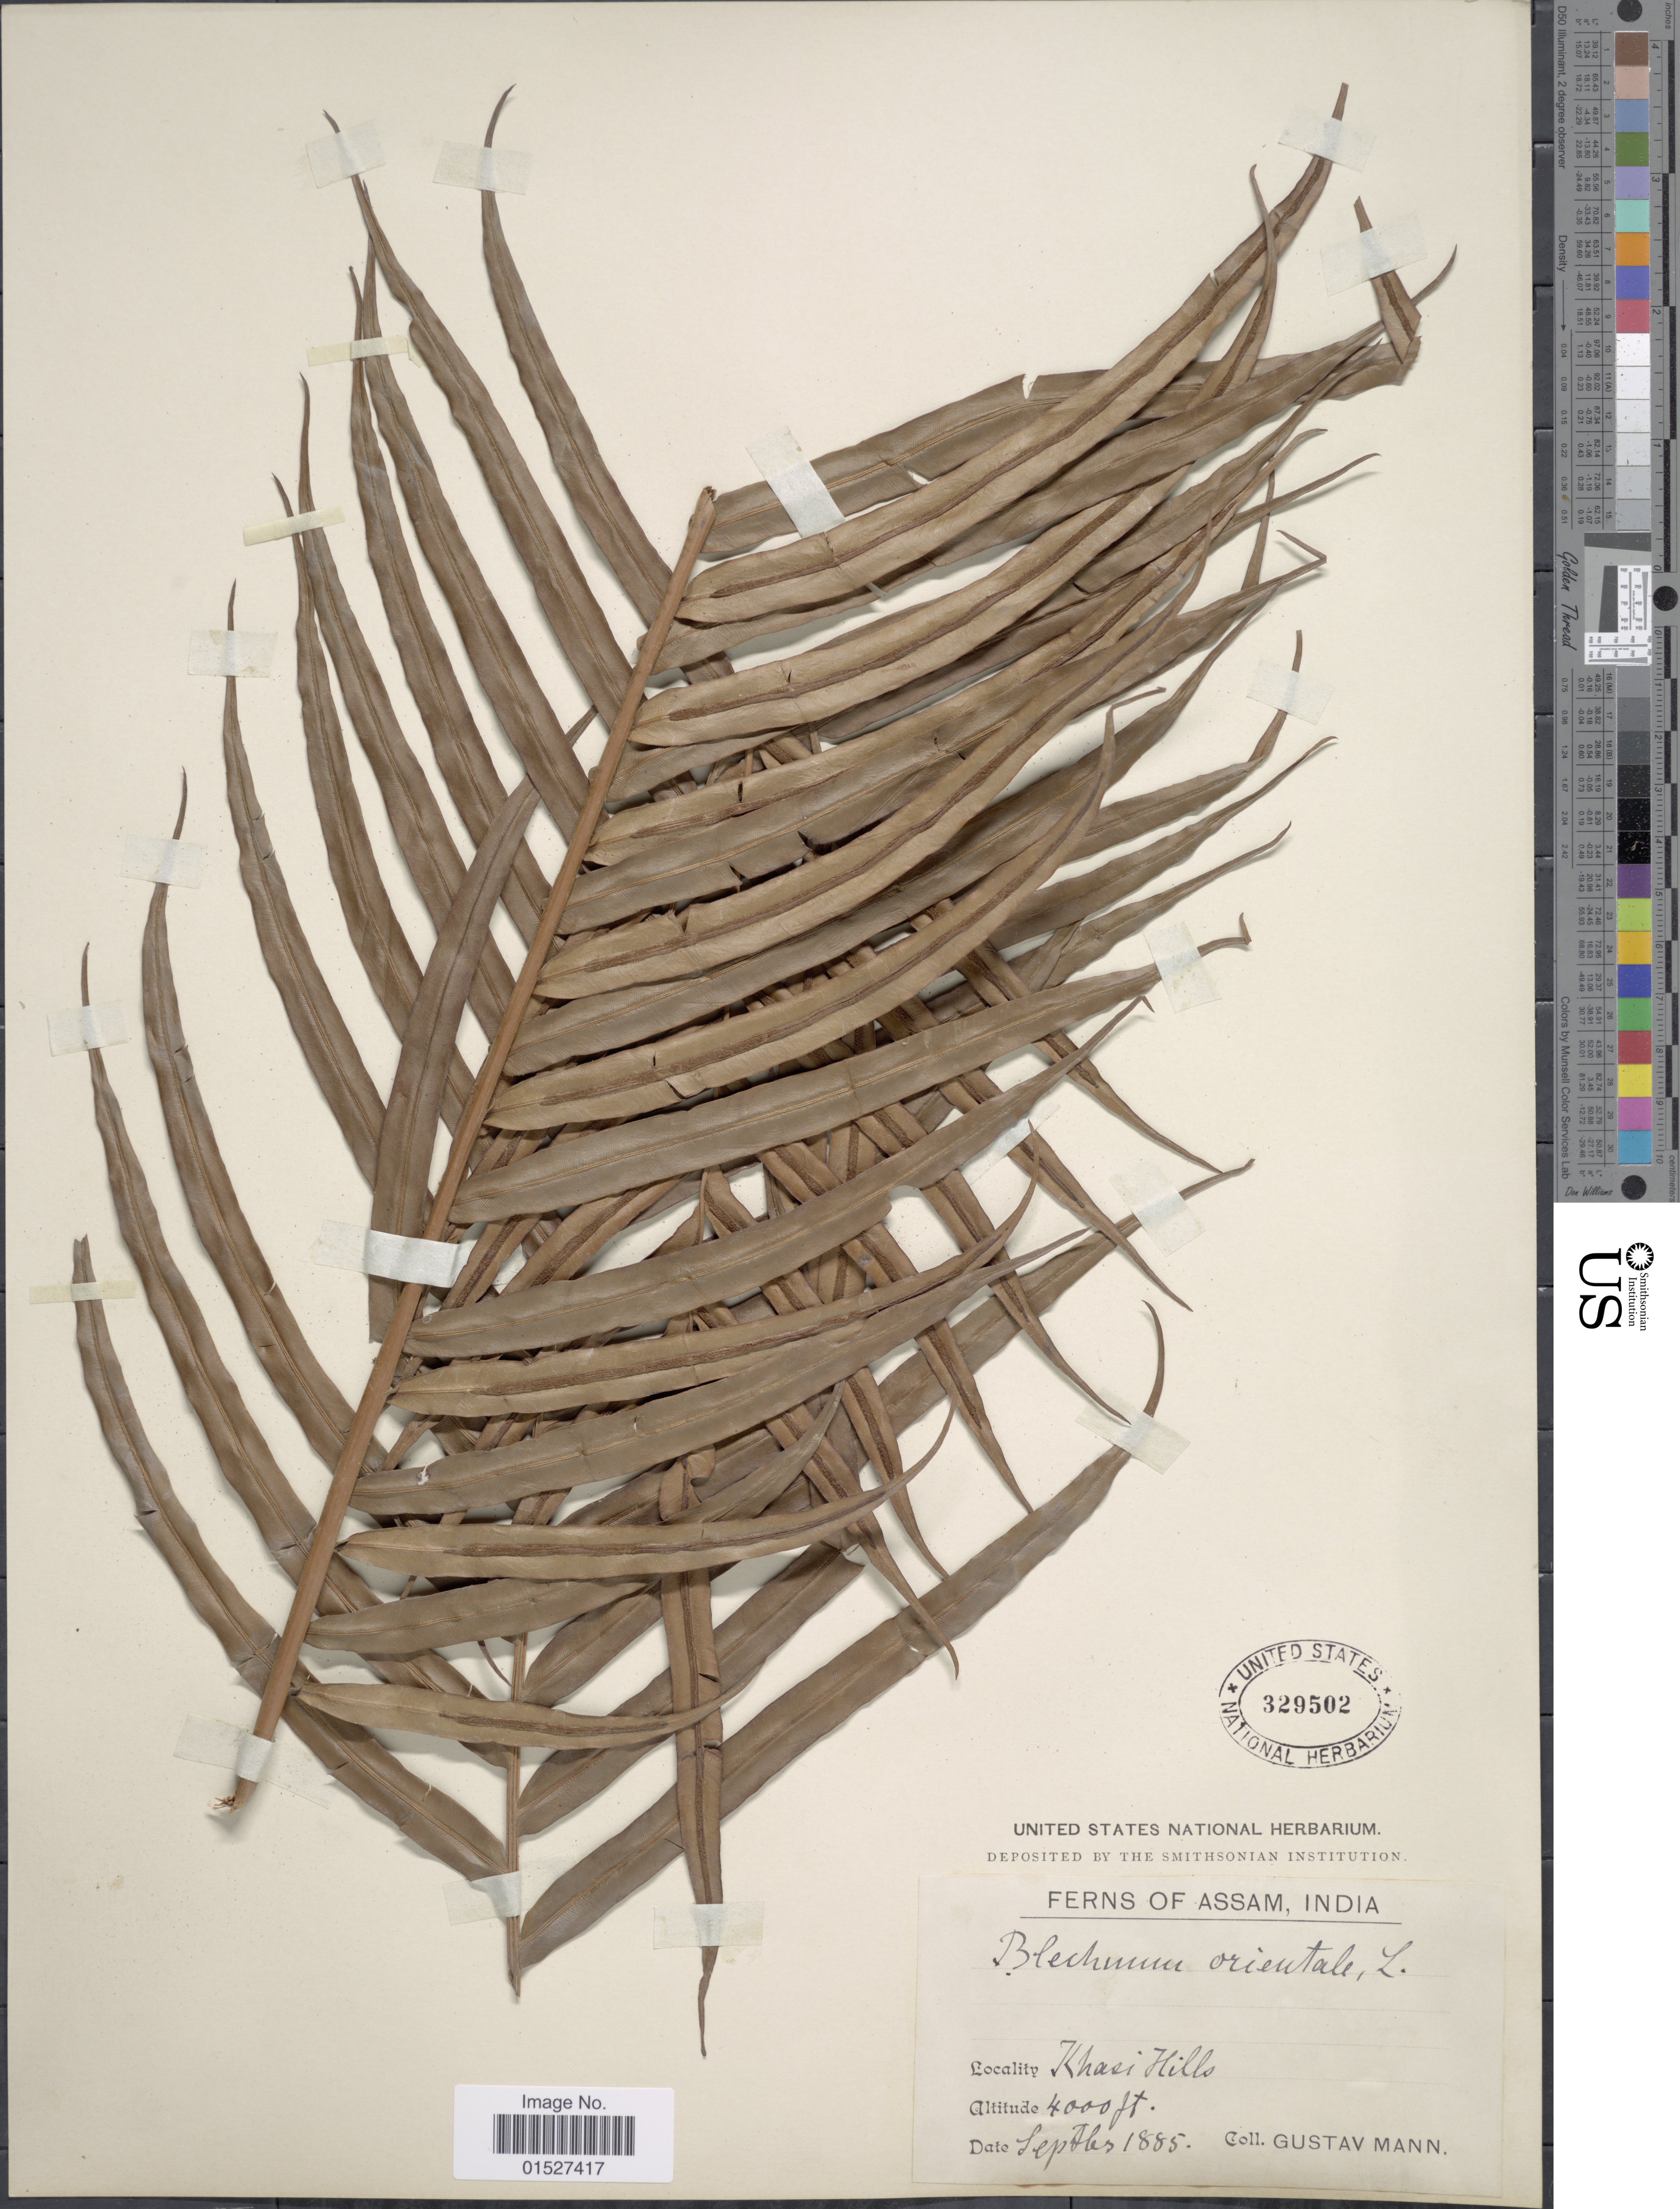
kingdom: Plantae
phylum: Tracheophyta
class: Polypodiopsida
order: Polypodiales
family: Blechnaceae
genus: Blechnum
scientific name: Blechnum orientale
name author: L.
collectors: G. Mann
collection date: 1885-09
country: India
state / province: Meghalaya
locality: Khasi Hills.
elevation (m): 1219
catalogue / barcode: US 329502